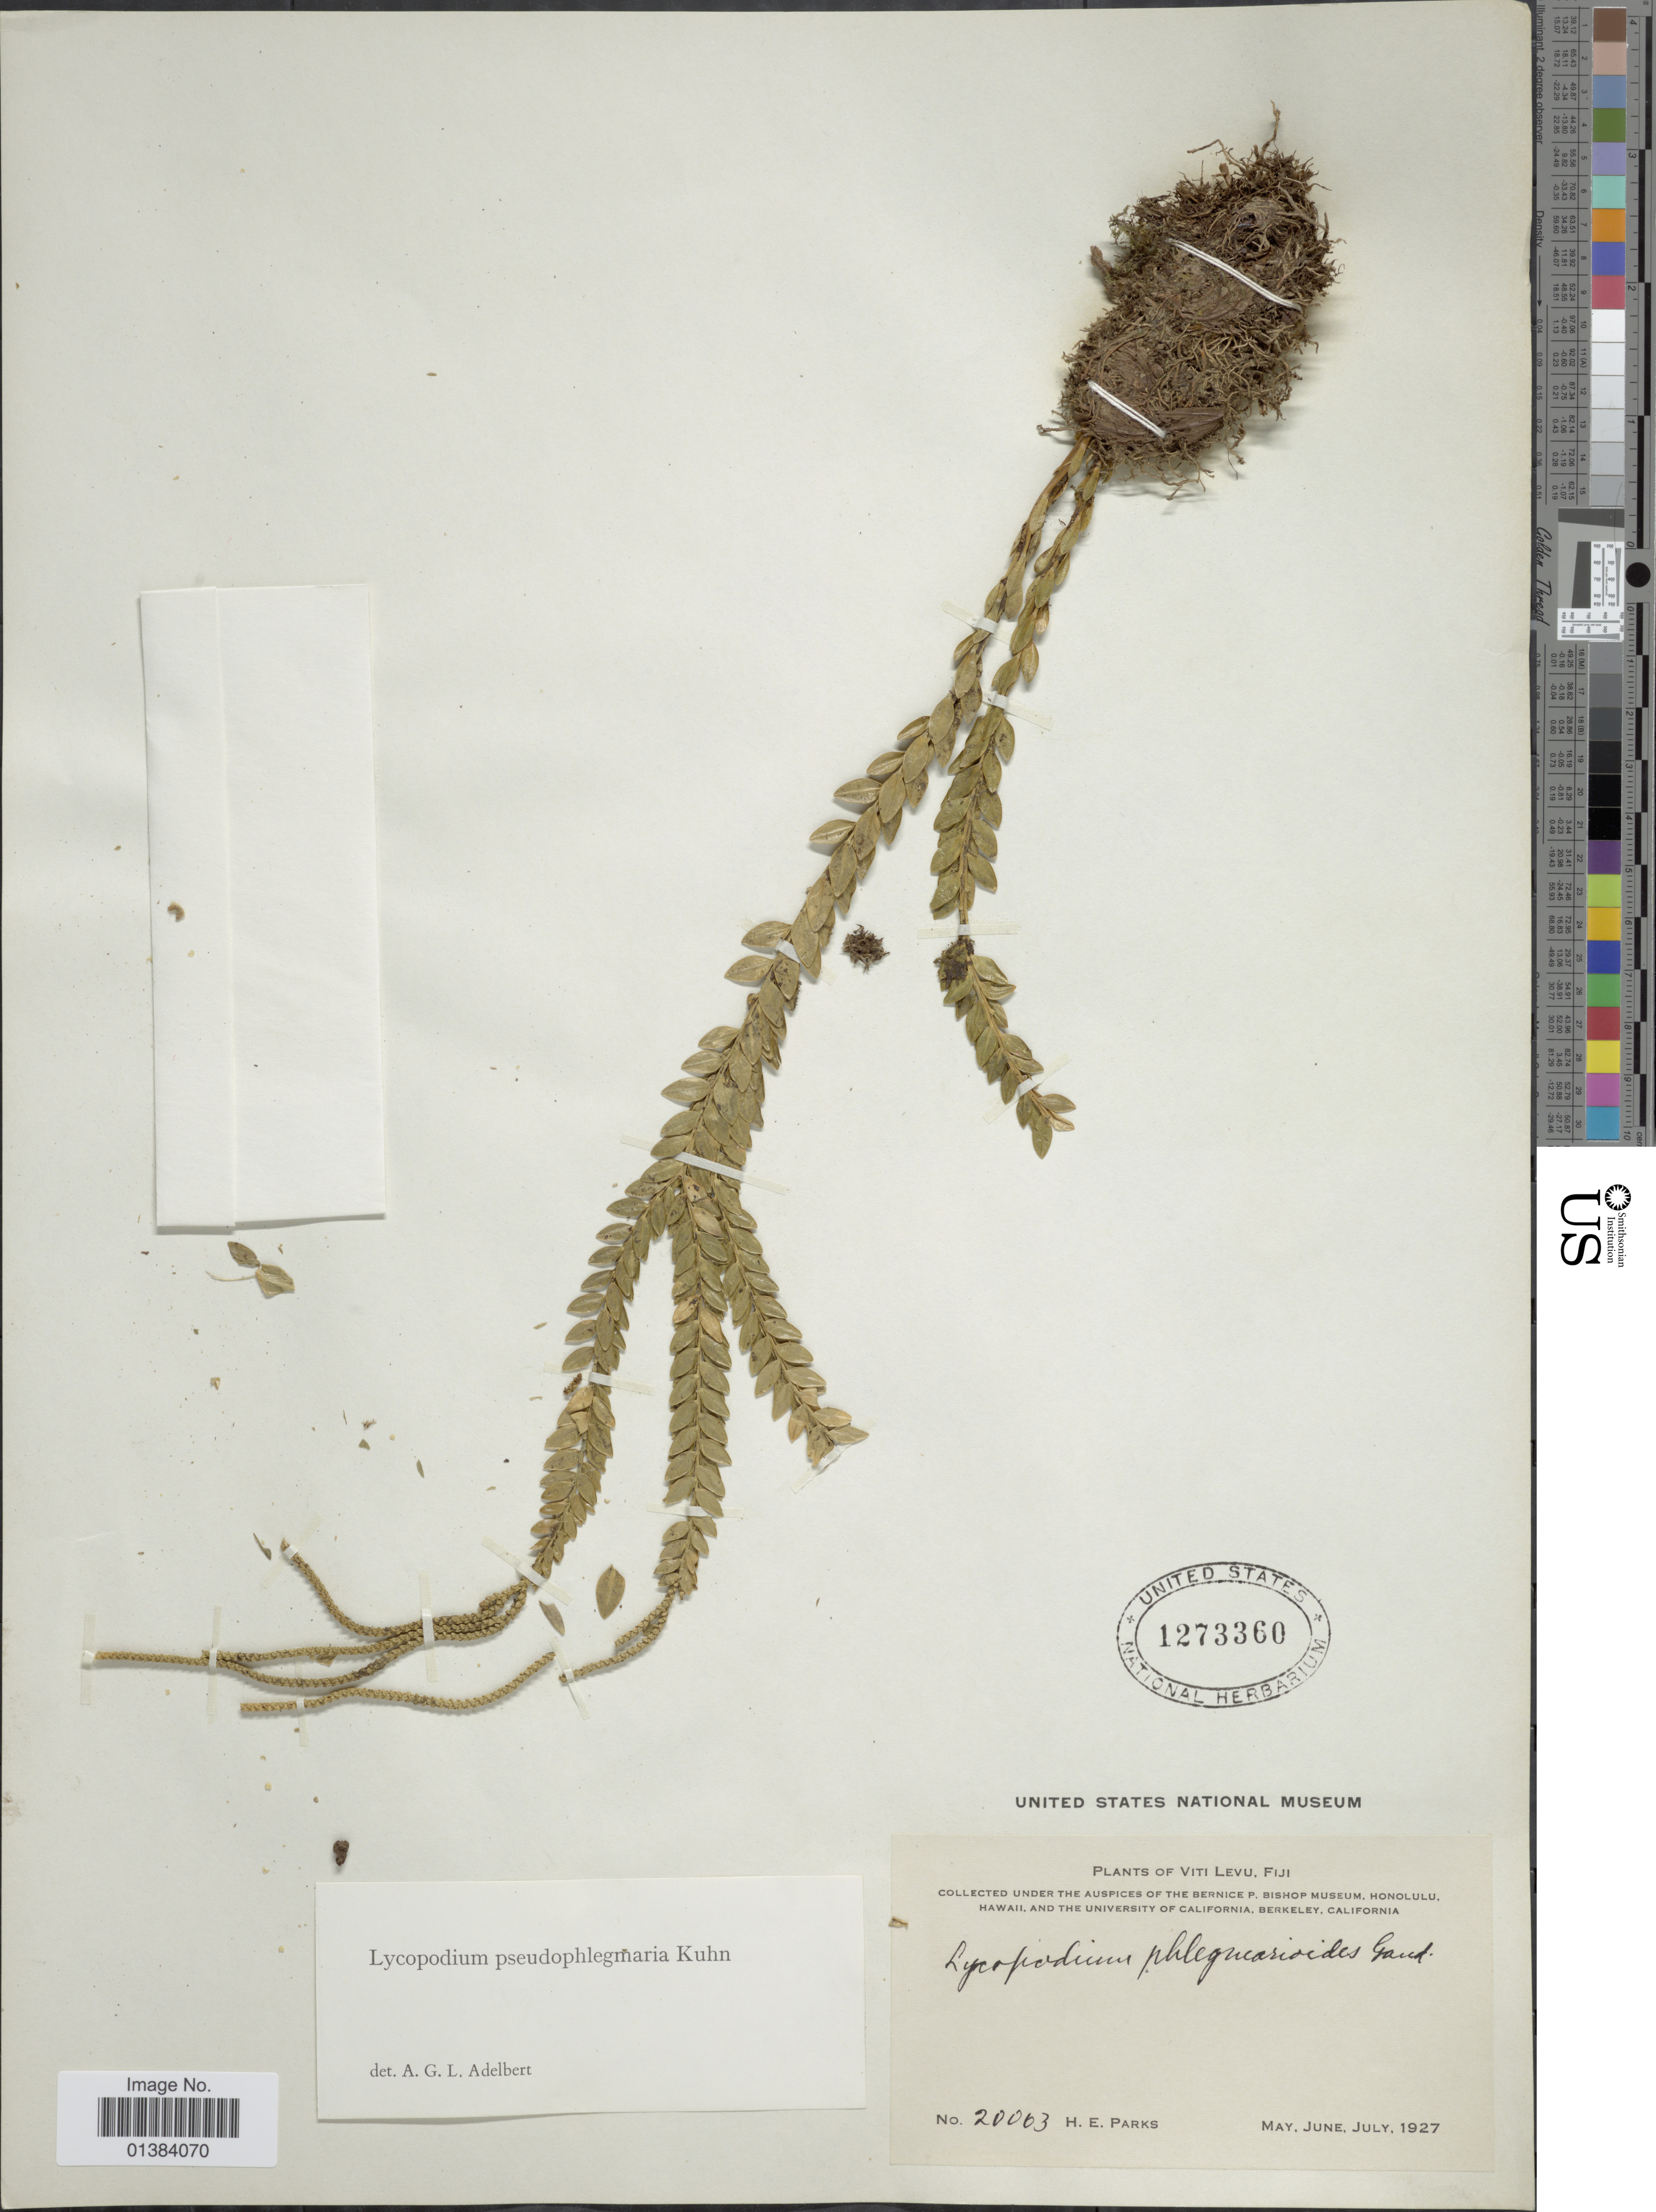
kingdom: Plantae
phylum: Tracheophyta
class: Lycopodiopsida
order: Lycopodiales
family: Lycopodiaceae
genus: Phlegmariurus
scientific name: Phlegmariurus phlegmarioides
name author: (Gaudich.) A. R. Field & Bostock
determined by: Field, A. R.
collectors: H. E. Parks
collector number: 20063*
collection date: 1927-05/1927-07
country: Fiji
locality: Viti Levu.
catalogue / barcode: US 1273360